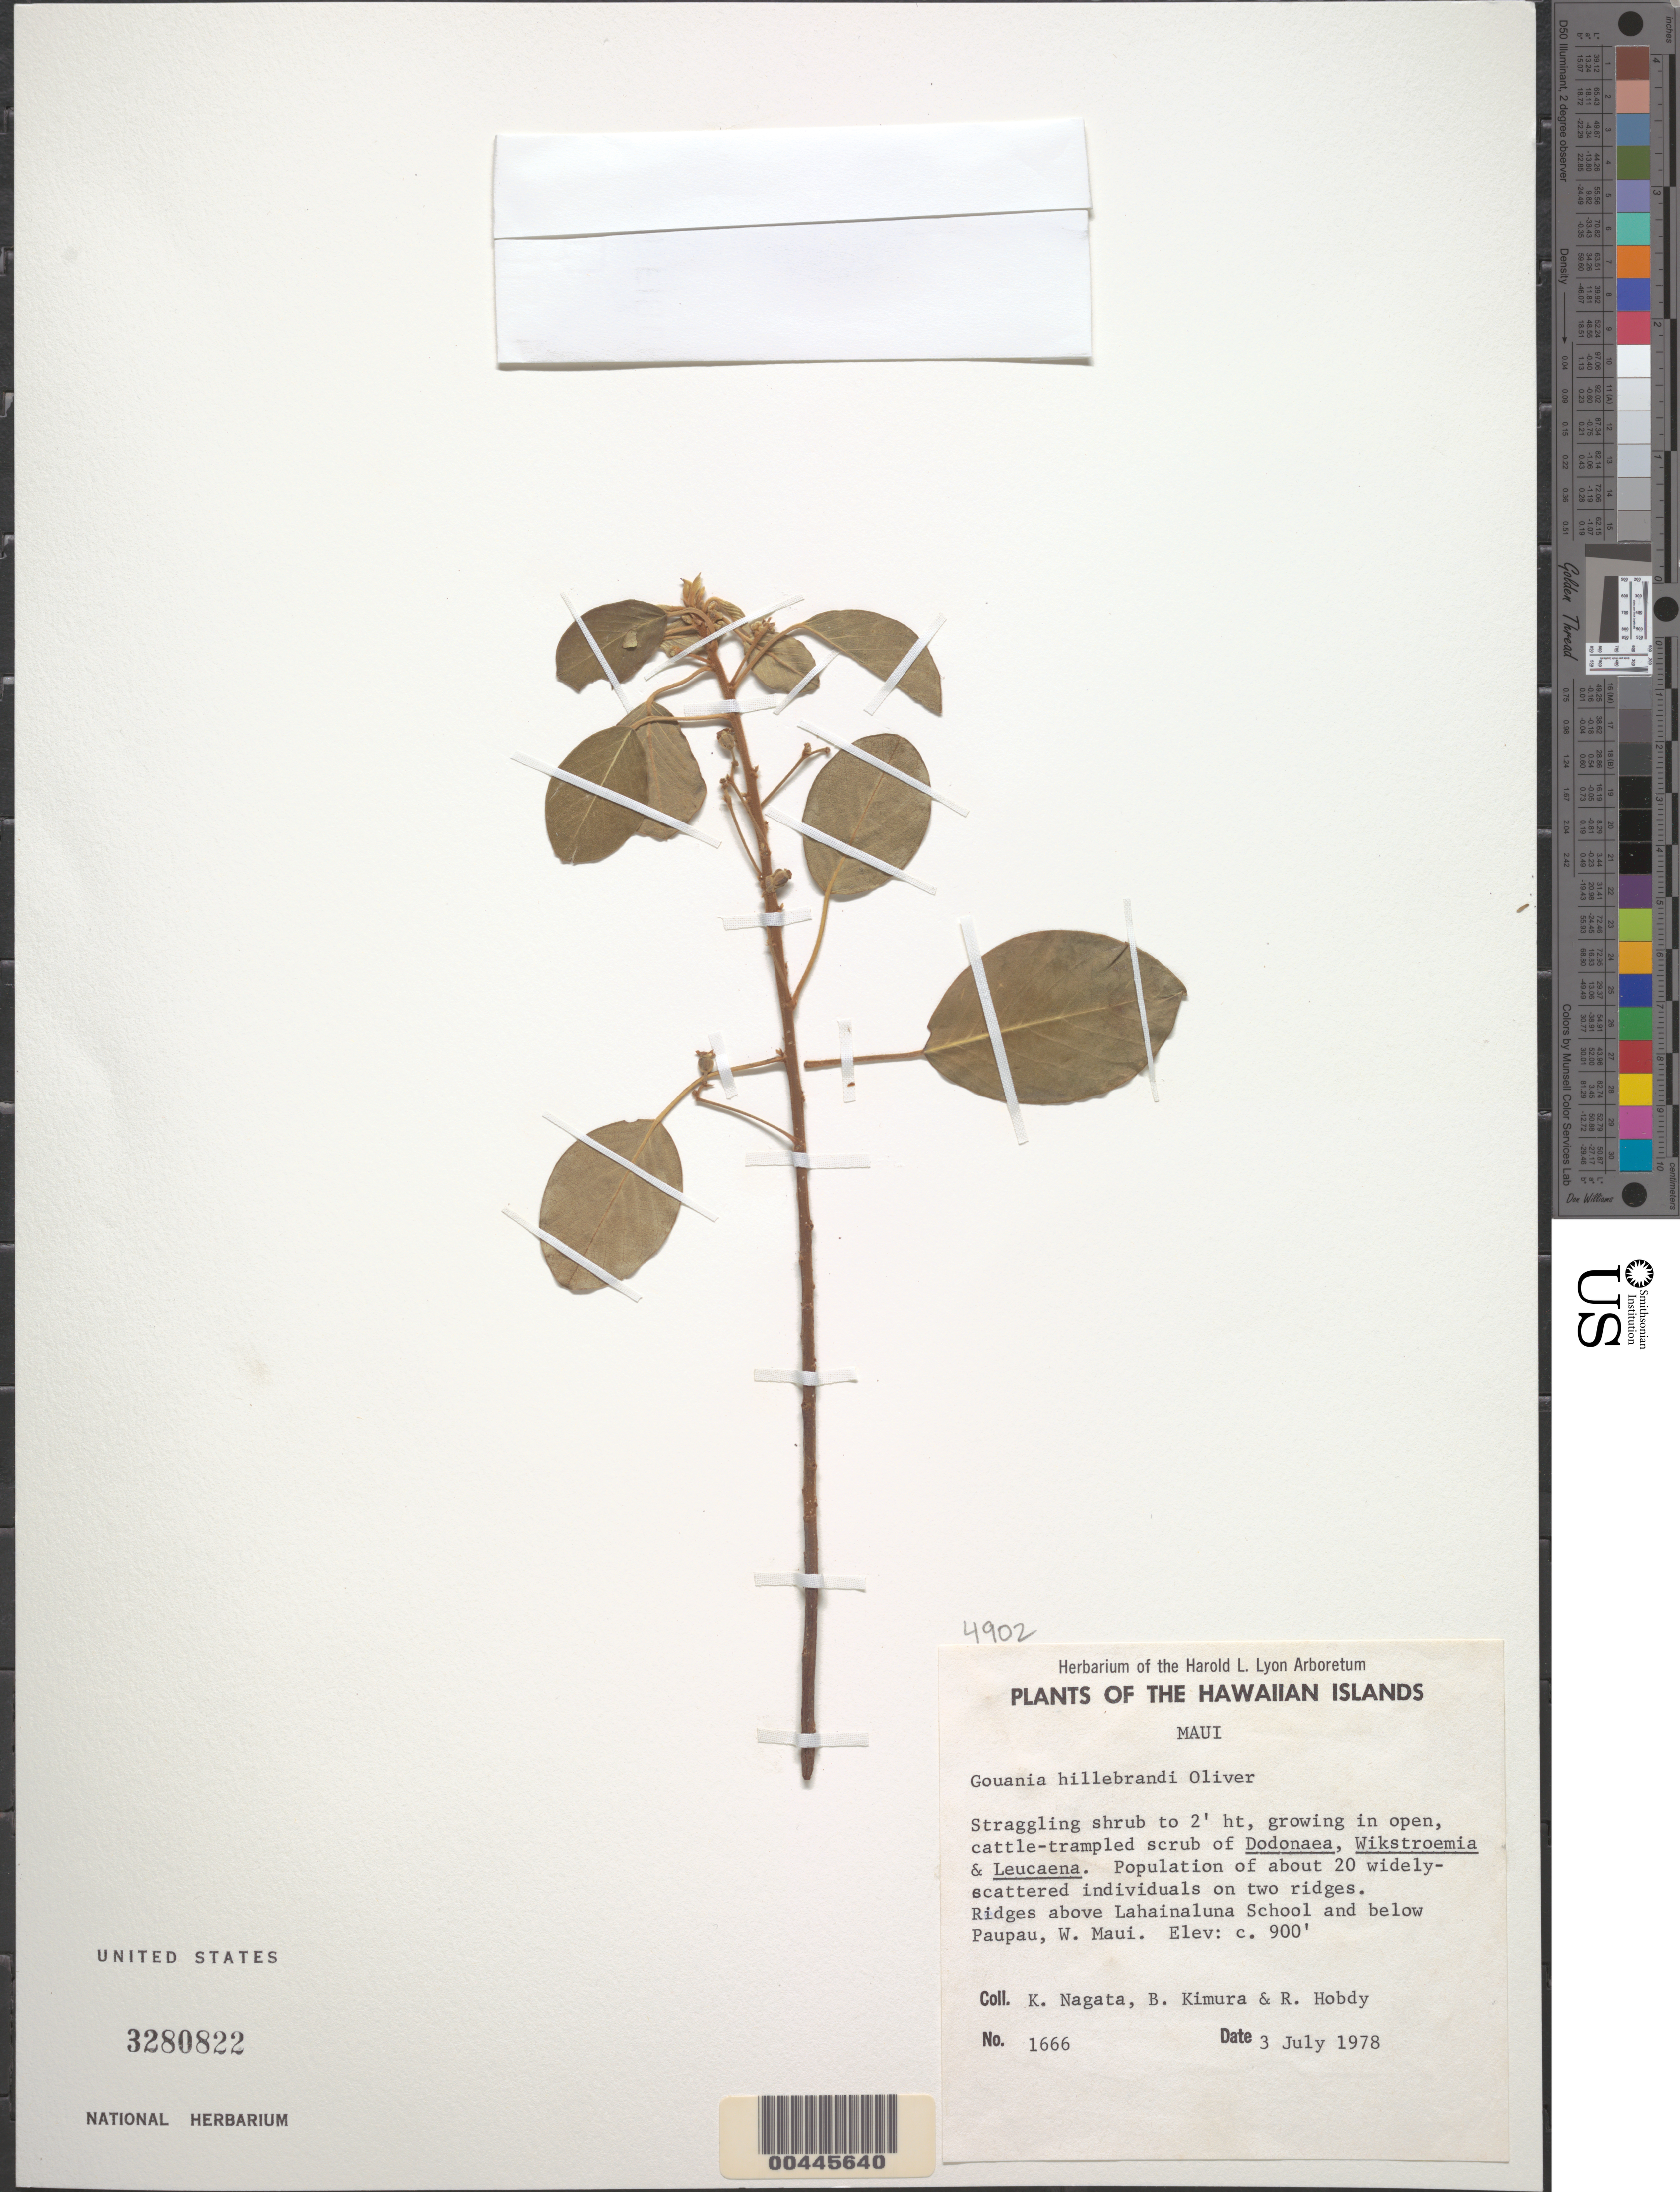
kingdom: Plantae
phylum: Tracheophyta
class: Magnoliopsida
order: Rosales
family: Rhamnaceae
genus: Gouania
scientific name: Gouania hillebrandii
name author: Oliv.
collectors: K. Nagata, B. Kimura & R. Hobdy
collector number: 1666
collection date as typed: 3 Jul 1978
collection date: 1978-07-03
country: United States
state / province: Hawaii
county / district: Maui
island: Maui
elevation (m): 274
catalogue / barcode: US 3280822